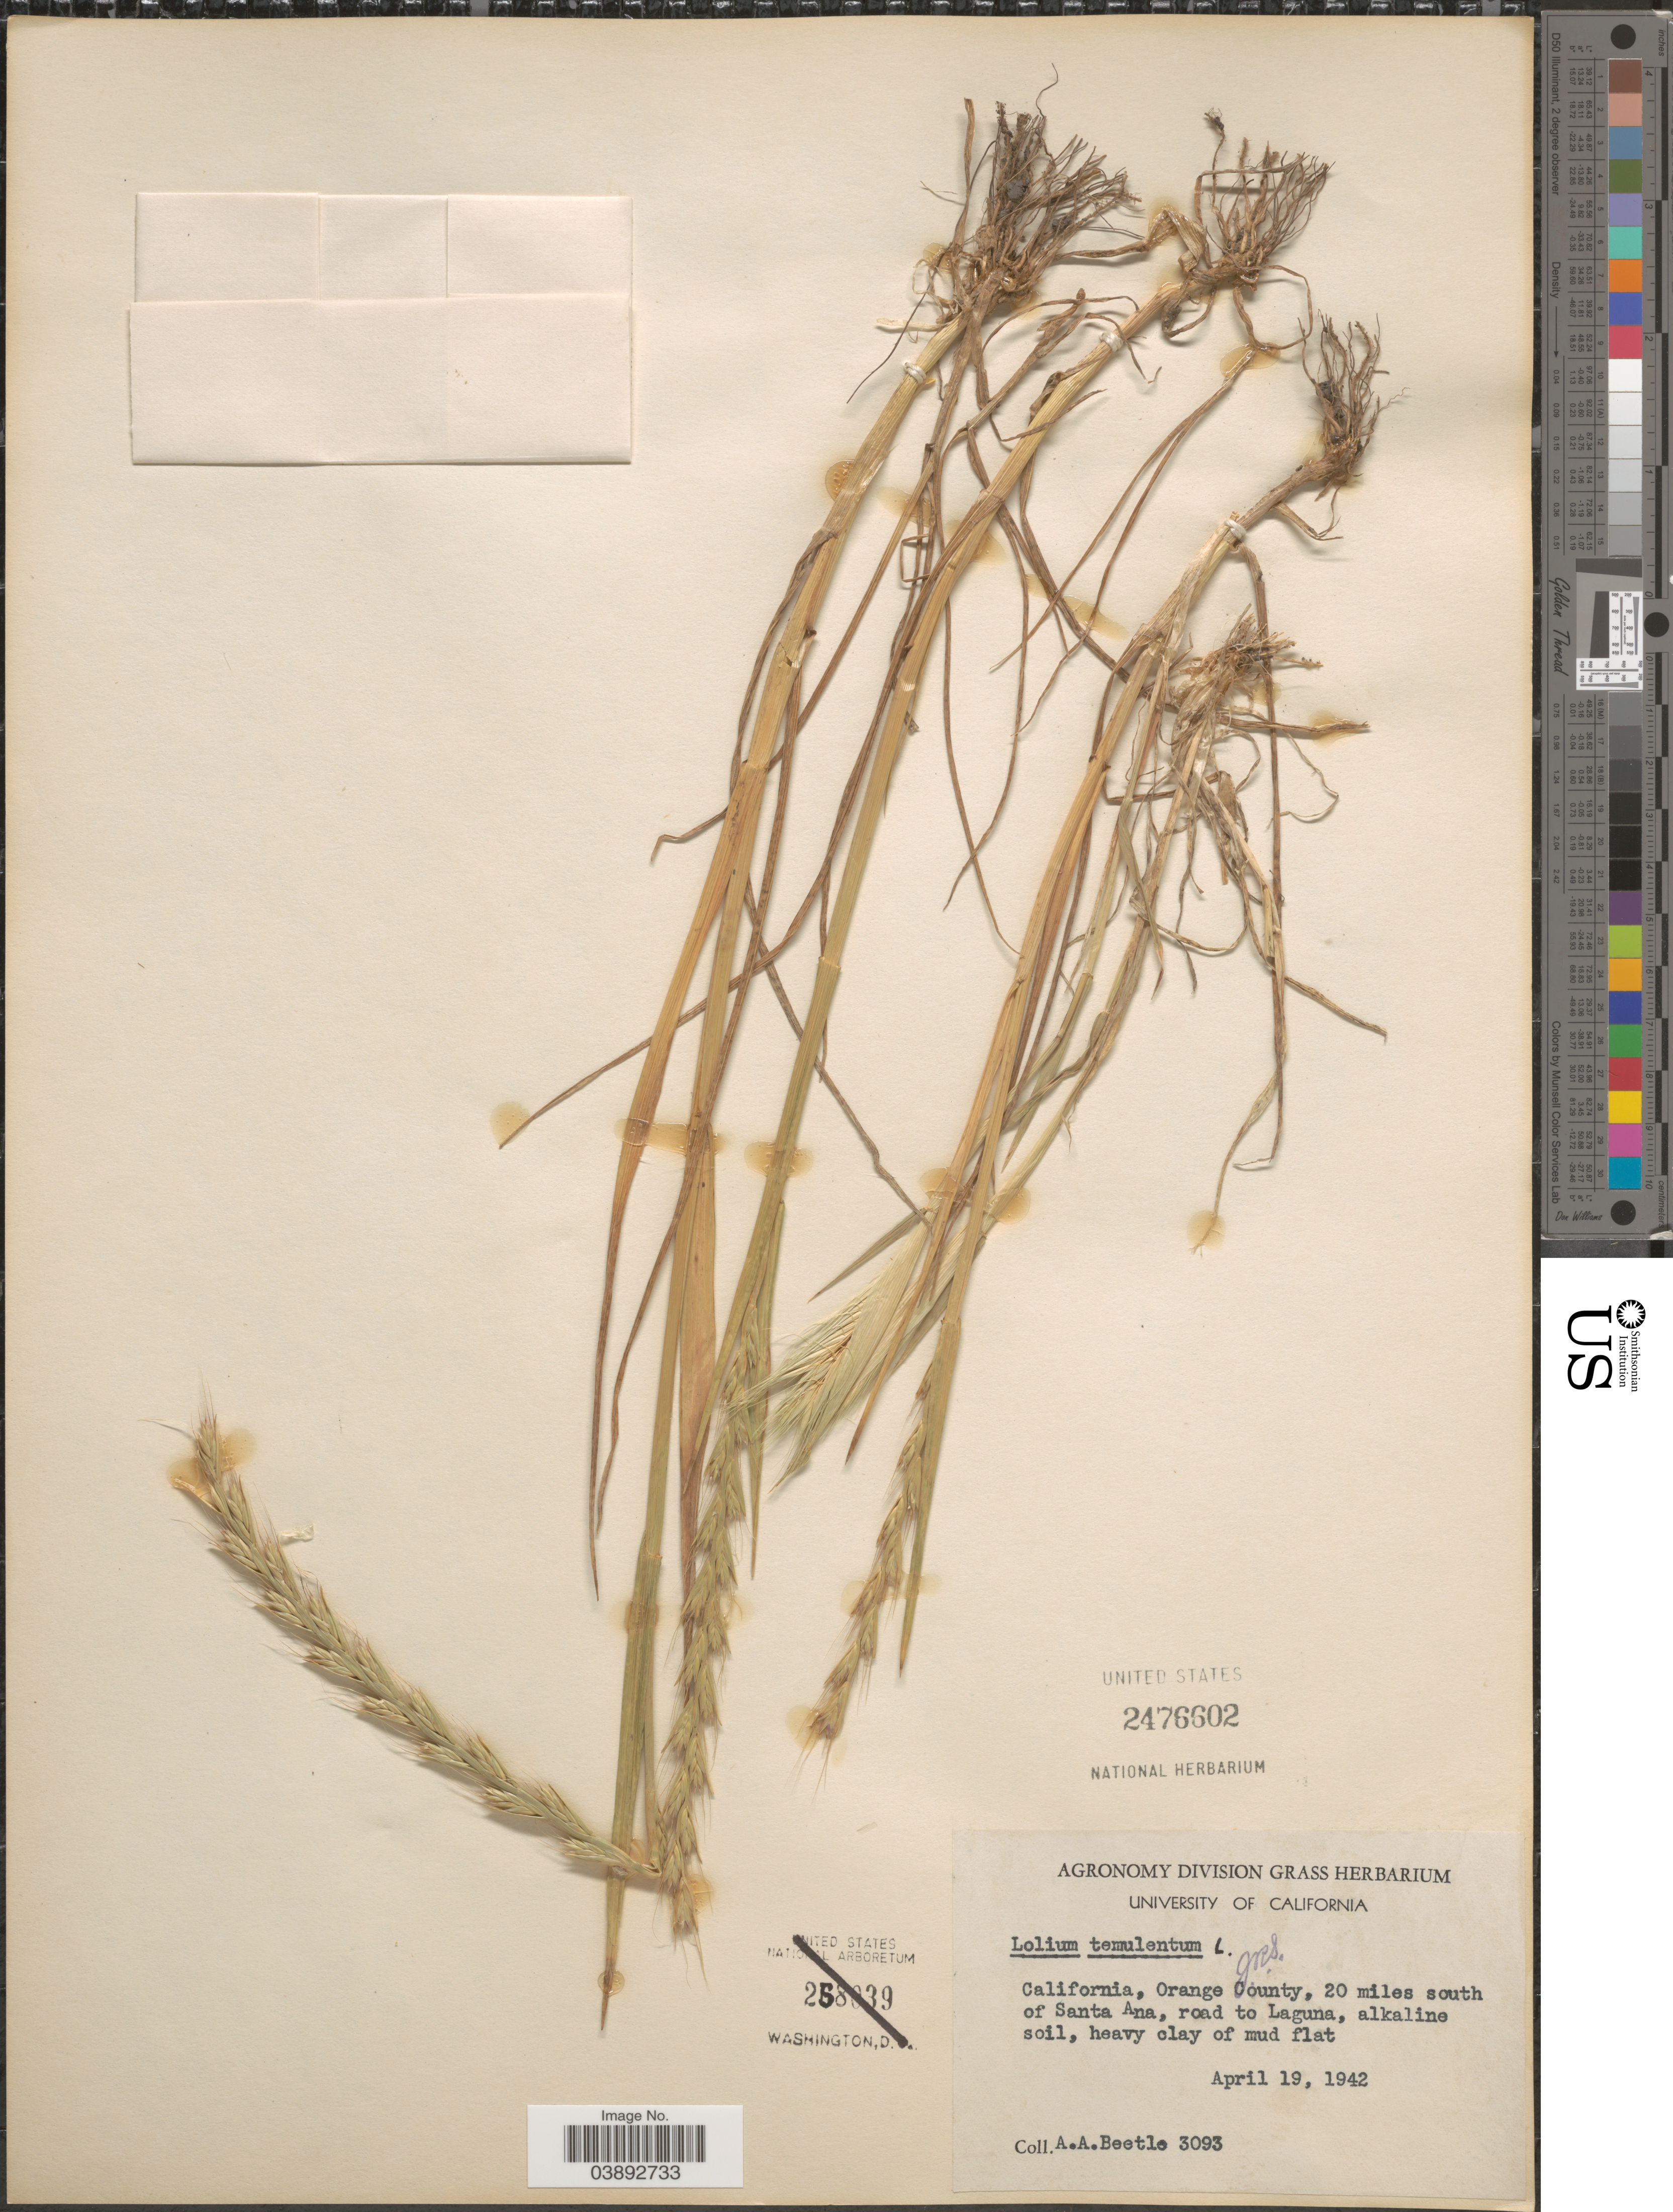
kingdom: Plantae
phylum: Tracheophyta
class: Liliopsida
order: Poales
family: Poaceae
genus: Lolium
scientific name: Lolium temulentum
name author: L.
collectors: A. A. Beetle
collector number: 3093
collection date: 1942-04-19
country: United States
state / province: California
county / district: Orange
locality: Orange County, 20 miles south of Santa Ana, road to Laguna.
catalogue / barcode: US 2476602